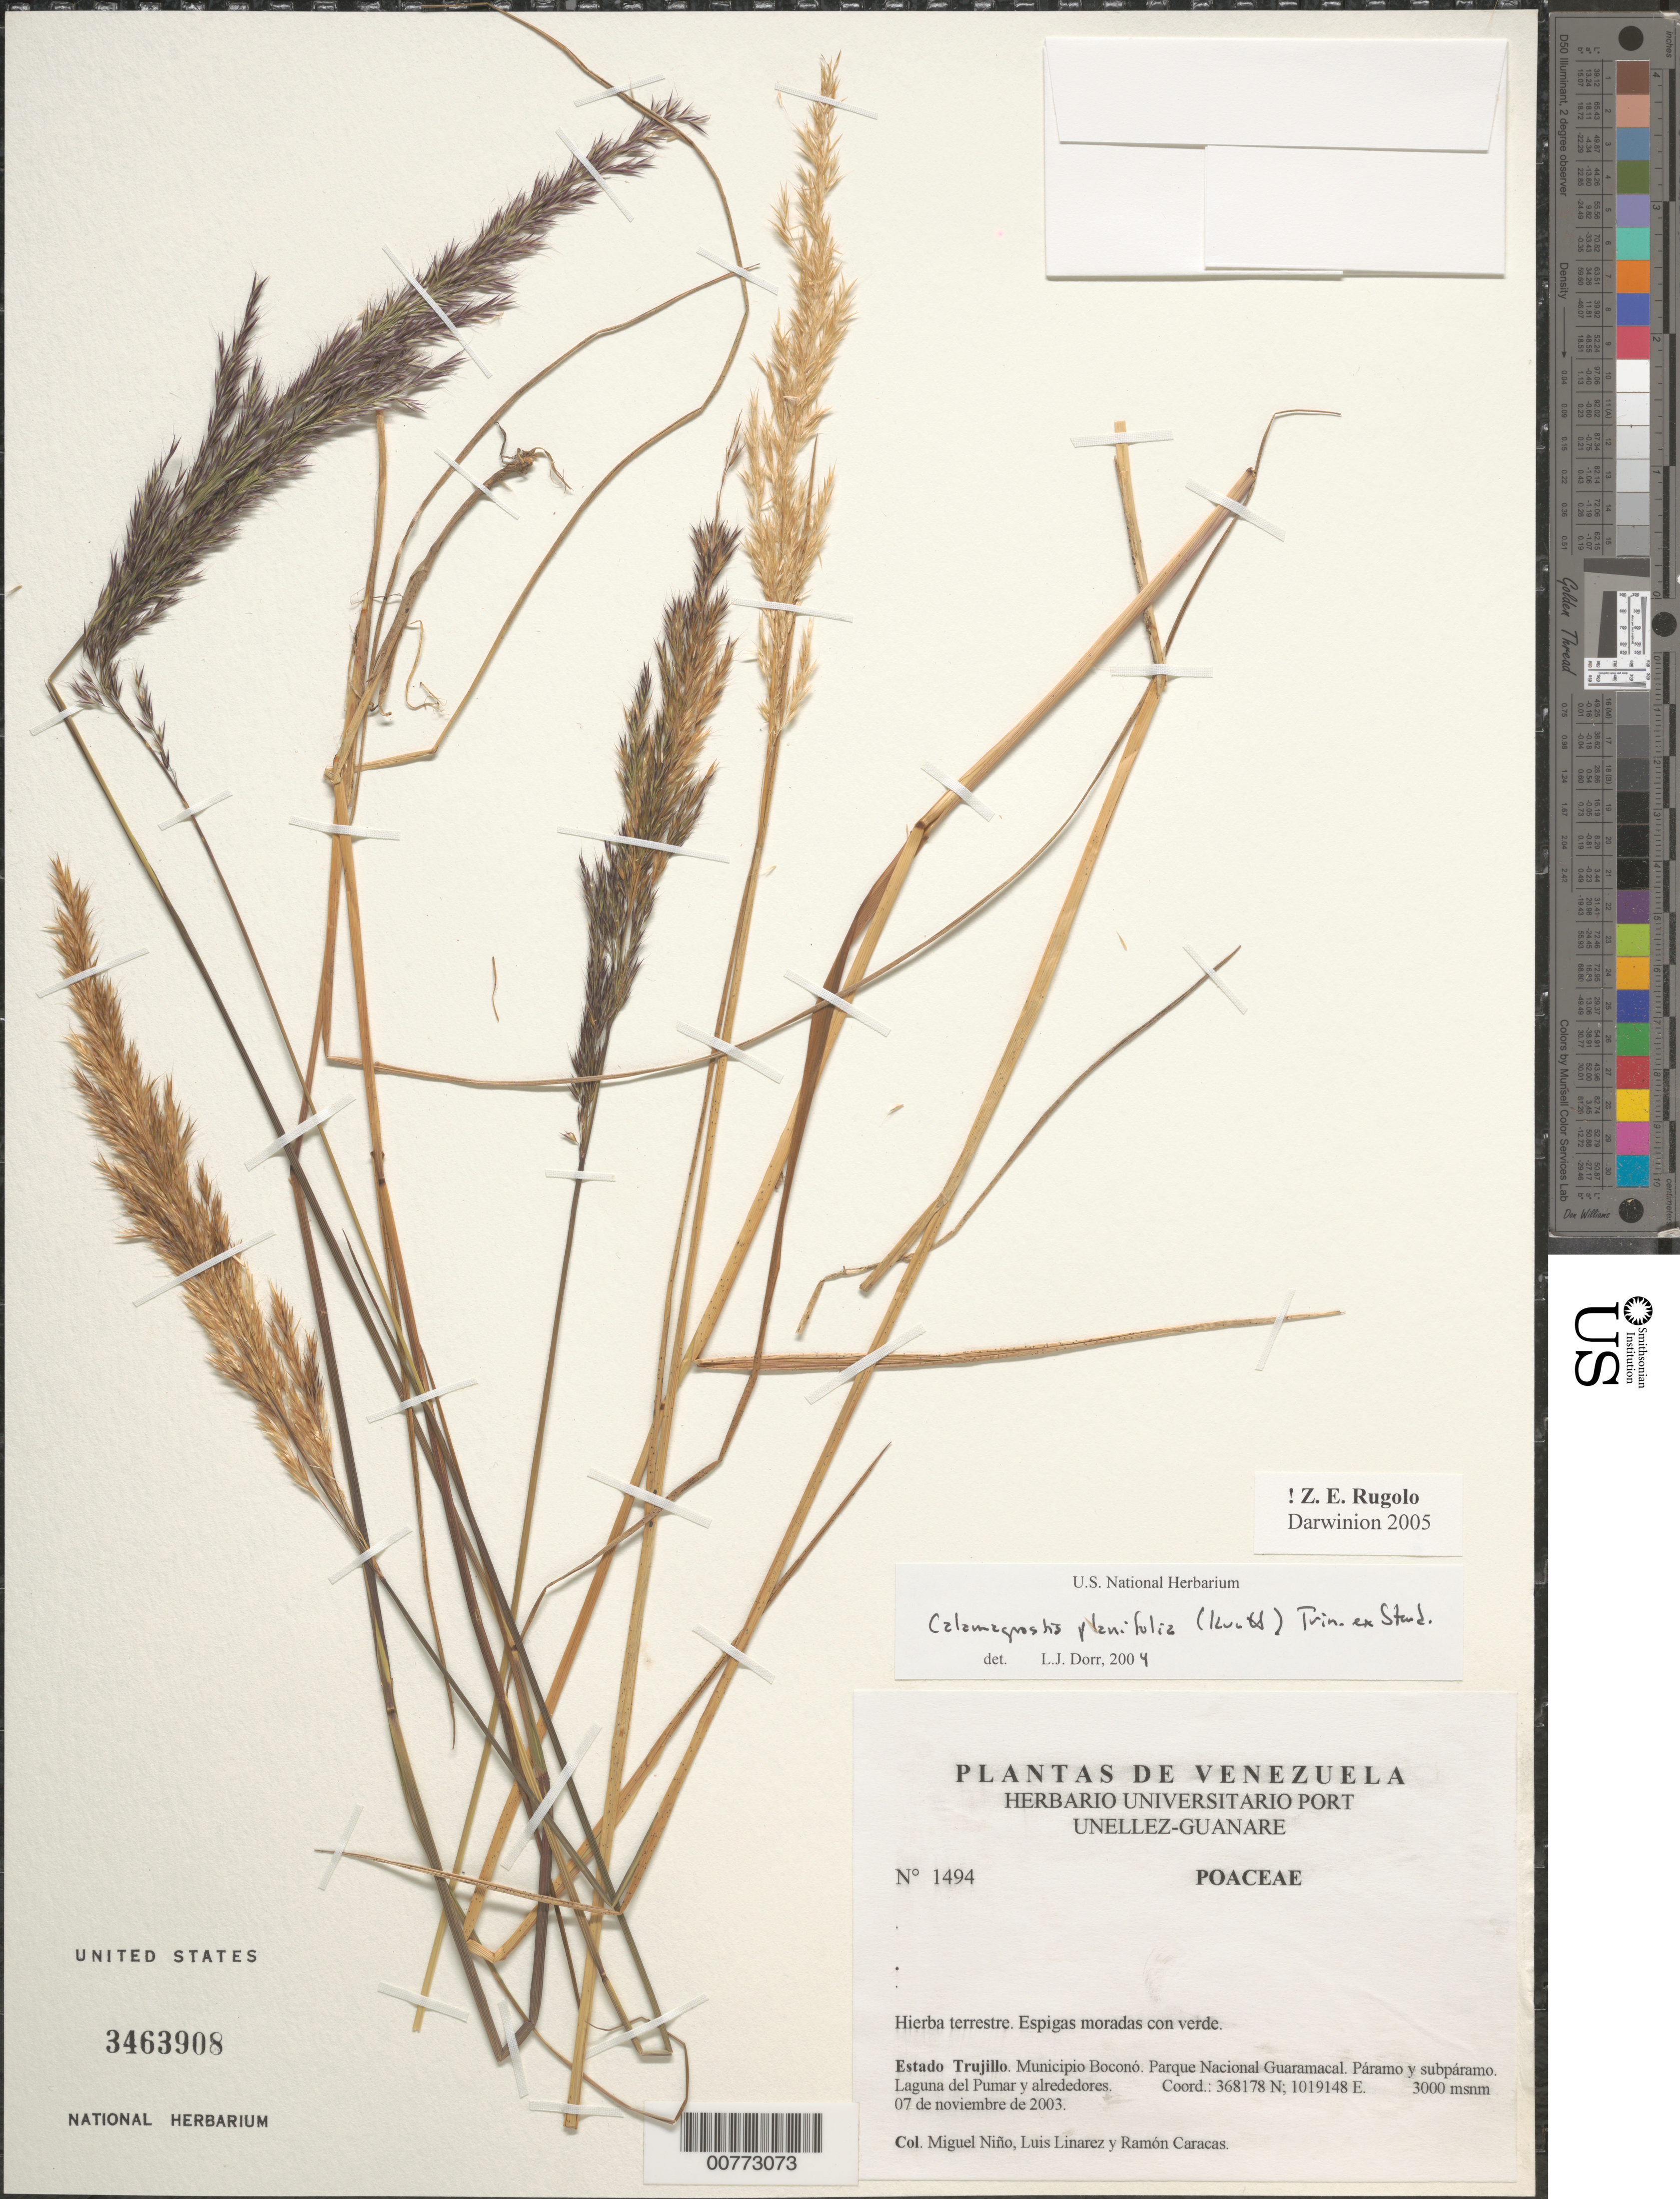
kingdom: Plantae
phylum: Tracheophyta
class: Liliopsida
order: Poales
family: Poaceae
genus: Calamagrostis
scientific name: Calamagrostis planifolia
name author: (Kunth) Trin. ex Steud.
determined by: Dorr, L. J., (BOT), Smithsonian Institution - National Museum of Natural History (UNITED STATES)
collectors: S. M. Niño, L. Linárez & R. Caracas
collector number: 1494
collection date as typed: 07 Nov 2003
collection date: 2003-11-07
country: Venezuela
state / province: Trujillo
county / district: Boconó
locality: Parque Nacional Guaramacal. Laguna del Pumar y alrededores.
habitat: Páramo y subpáramo.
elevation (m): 3000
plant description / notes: PORT, US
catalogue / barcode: US 3463908